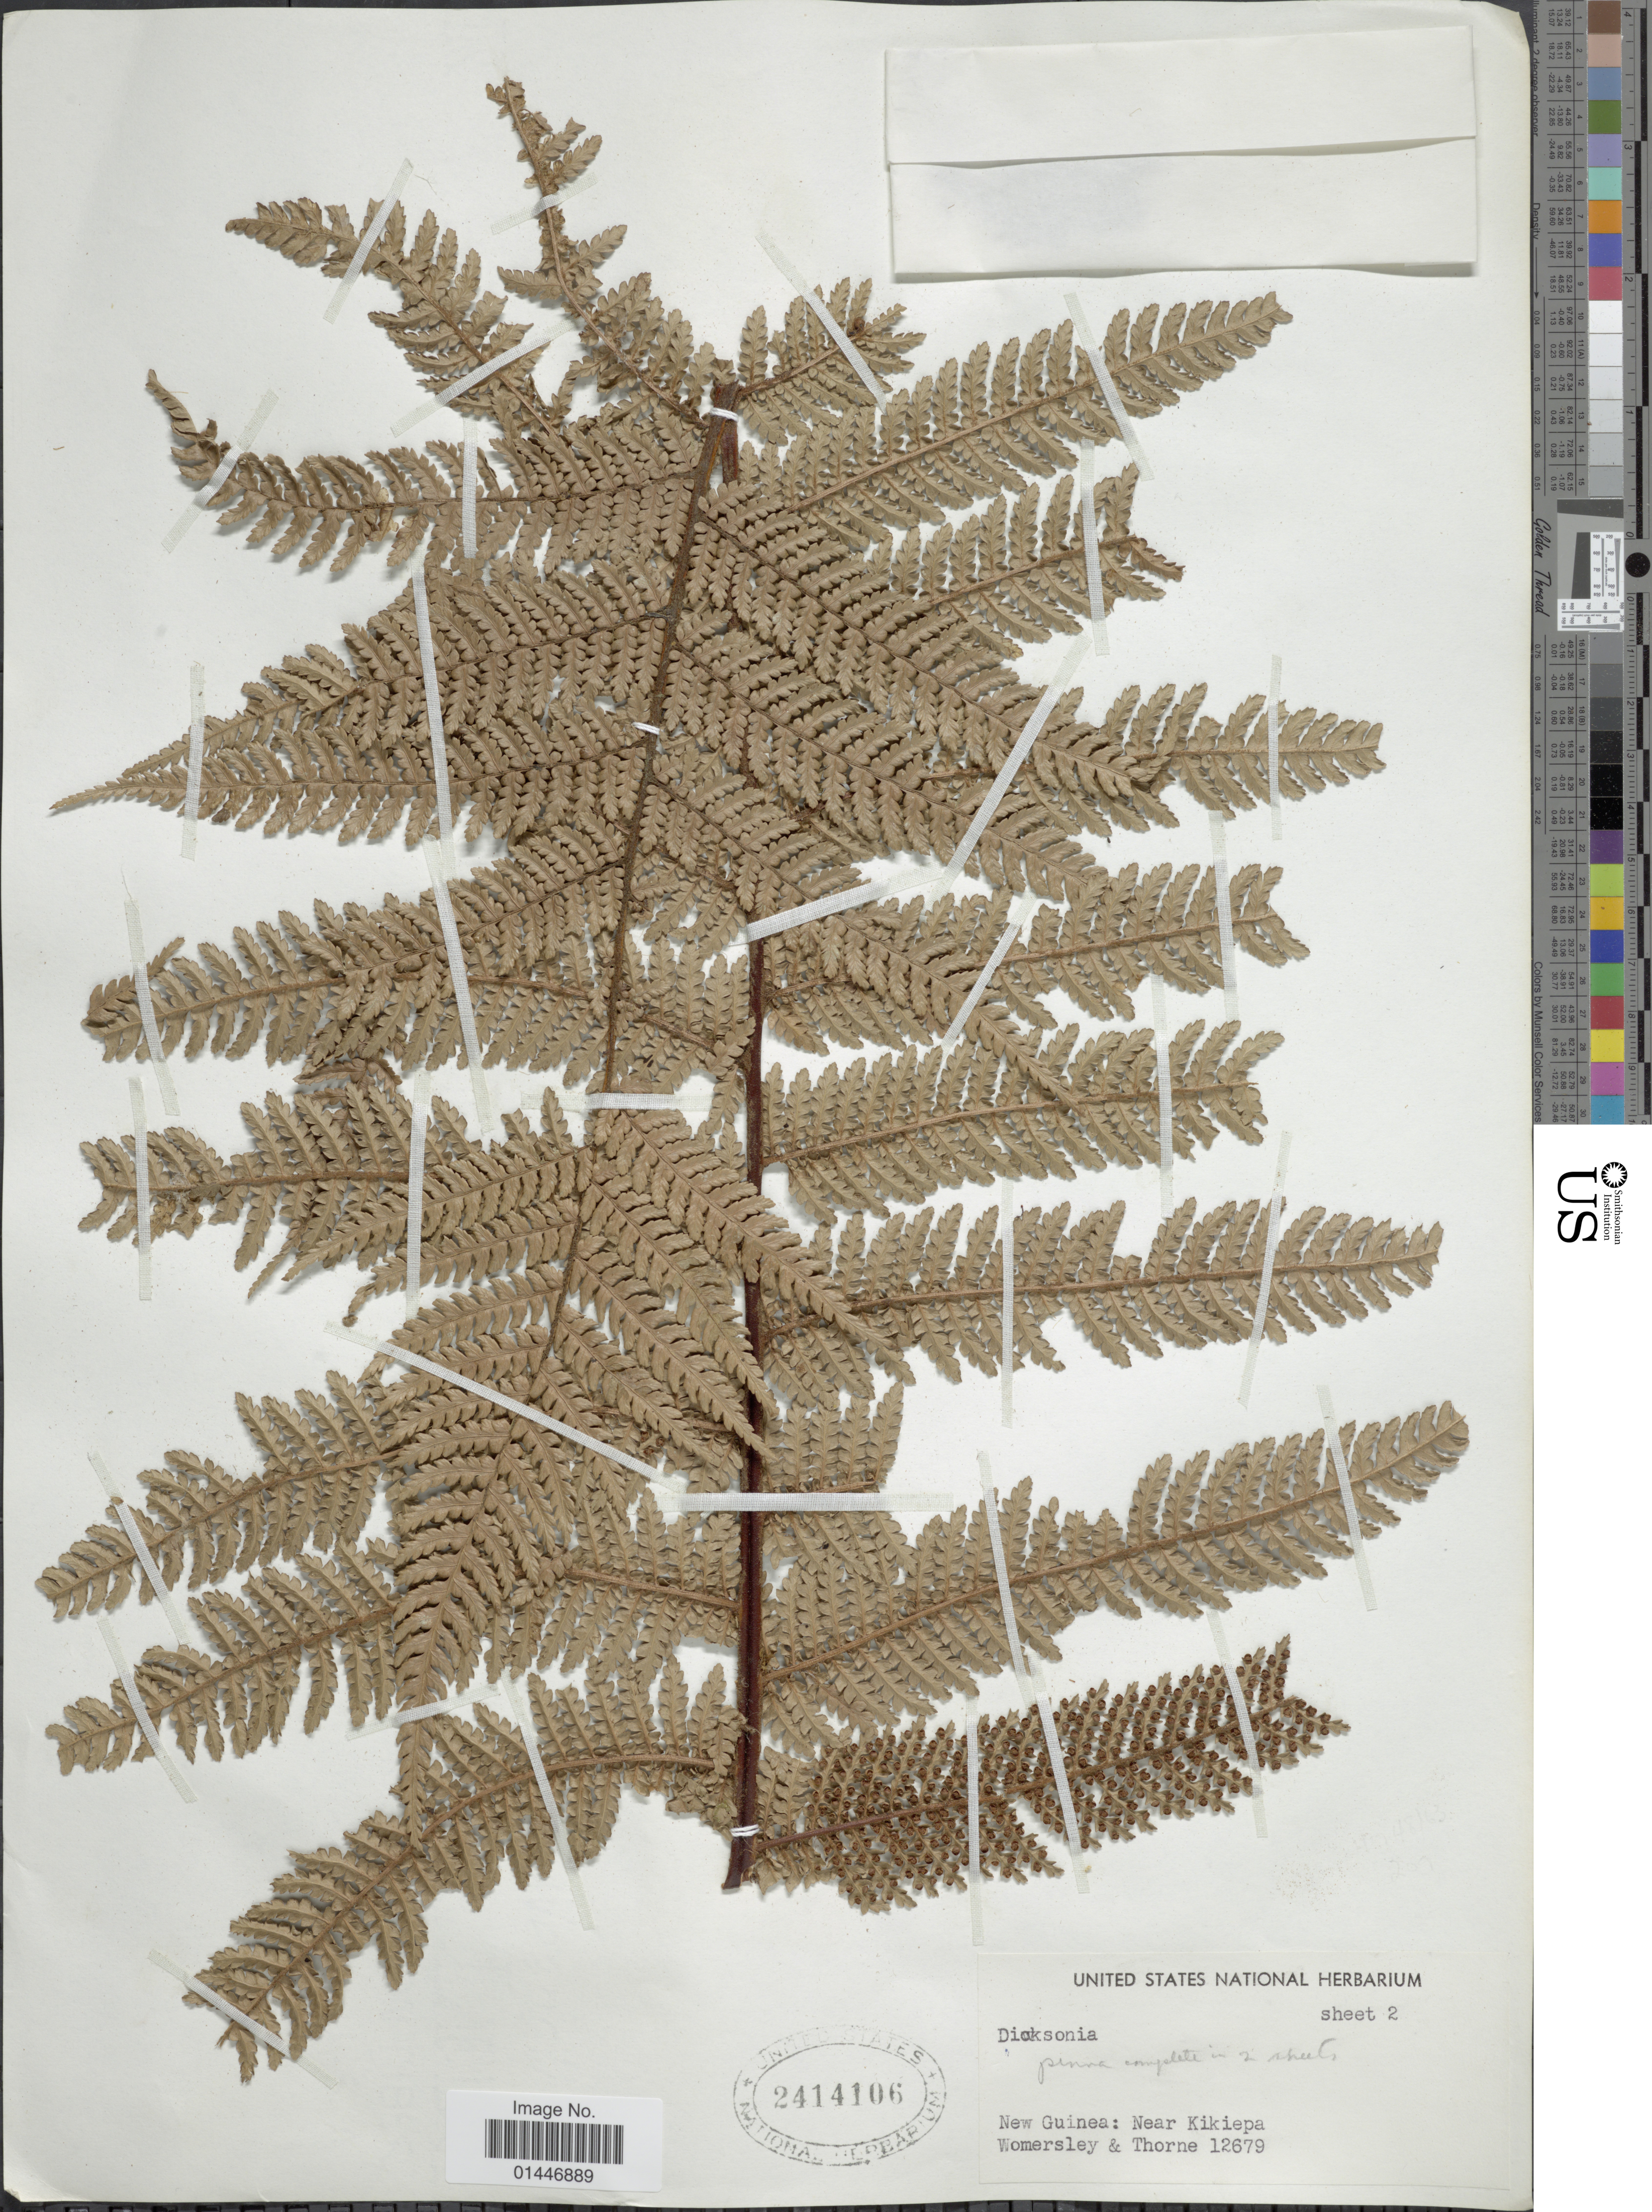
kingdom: Plantae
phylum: Tracheophyta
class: Polypodiopsida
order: Cyatheales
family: Dicksoniaceae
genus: Dicksonia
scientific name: Dicksonia lanigera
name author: Holttum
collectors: J. S. Womersley & -. Thorne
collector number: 12679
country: Papua New Guinea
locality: New Guinea, near Kikiepa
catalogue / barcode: US 2414106